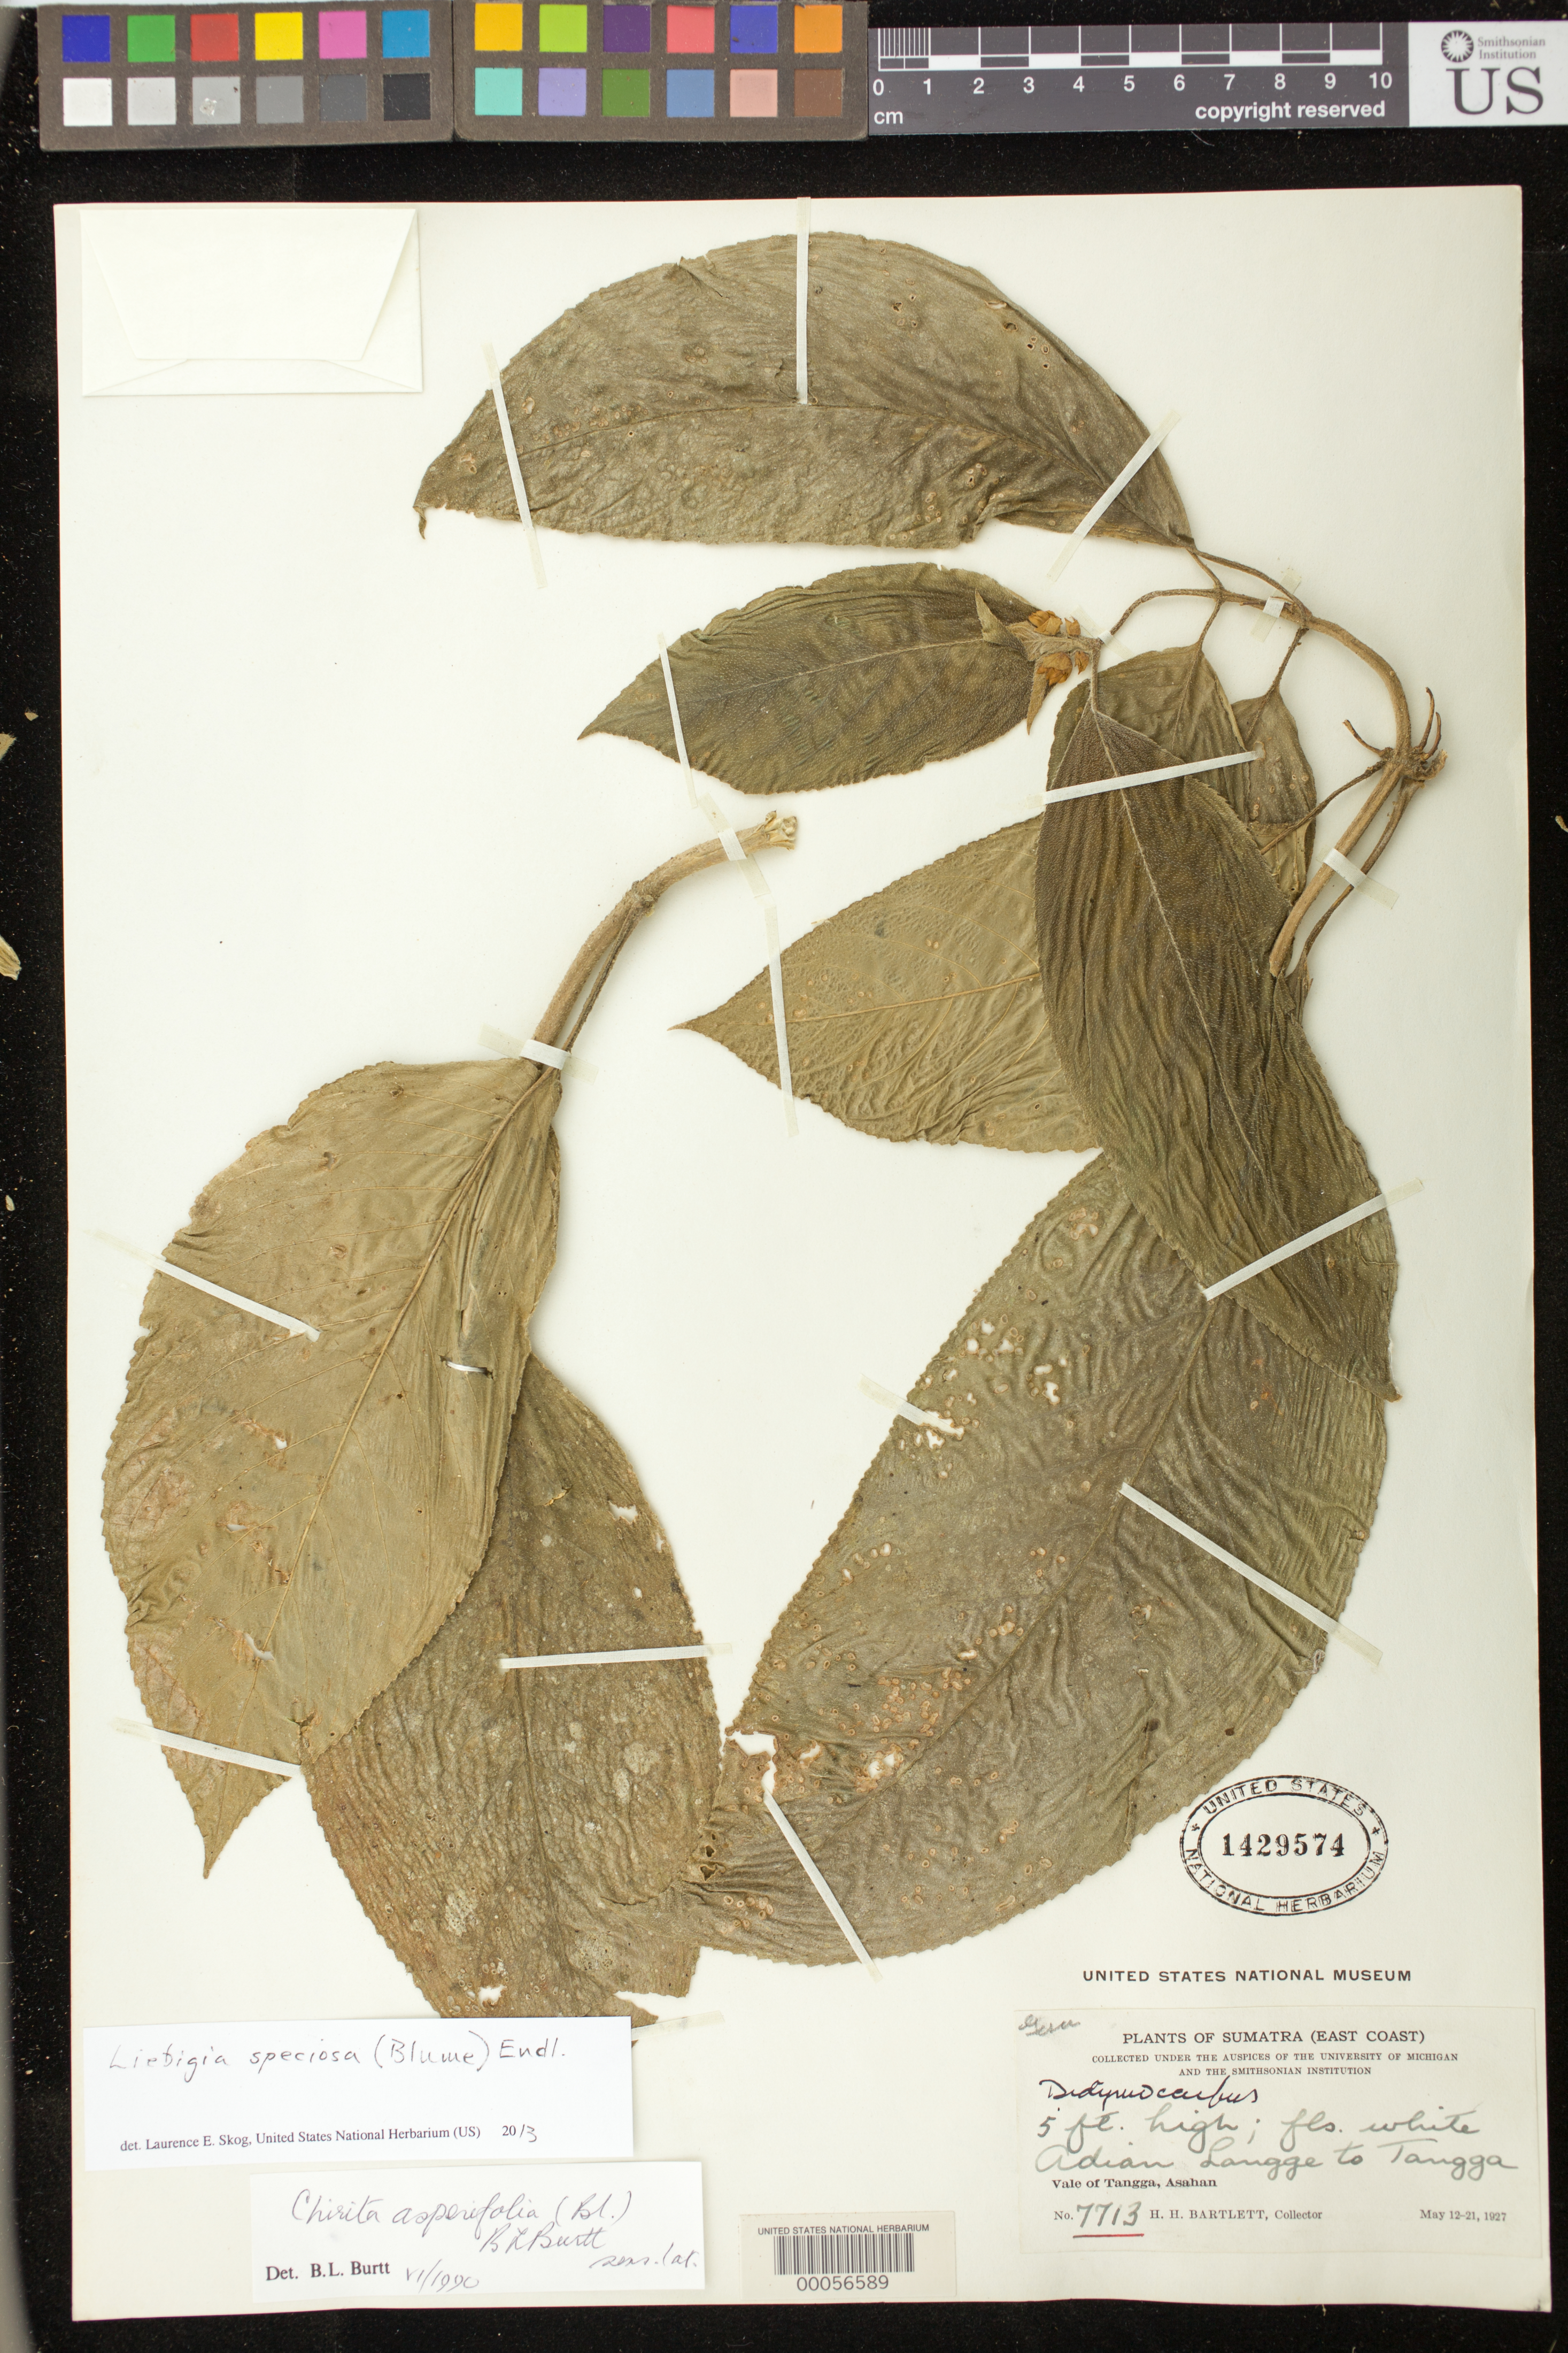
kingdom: Plantae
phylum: Tracheophyta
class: Magnoliopsida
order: Lamiales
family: Gesneriaceae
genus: Liebigia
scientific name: Liebigia speciosa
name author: (Blume) DC.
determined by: Skog, Laurence E.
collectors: H. H. Bartlett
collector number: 7713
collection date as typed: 12-21 May 1927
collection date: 1927-05-12/1927-05-21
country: Indonesia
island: Sumatra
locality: Adian langge to tangga, vale of tangga, asahan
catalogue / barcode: US 1429574